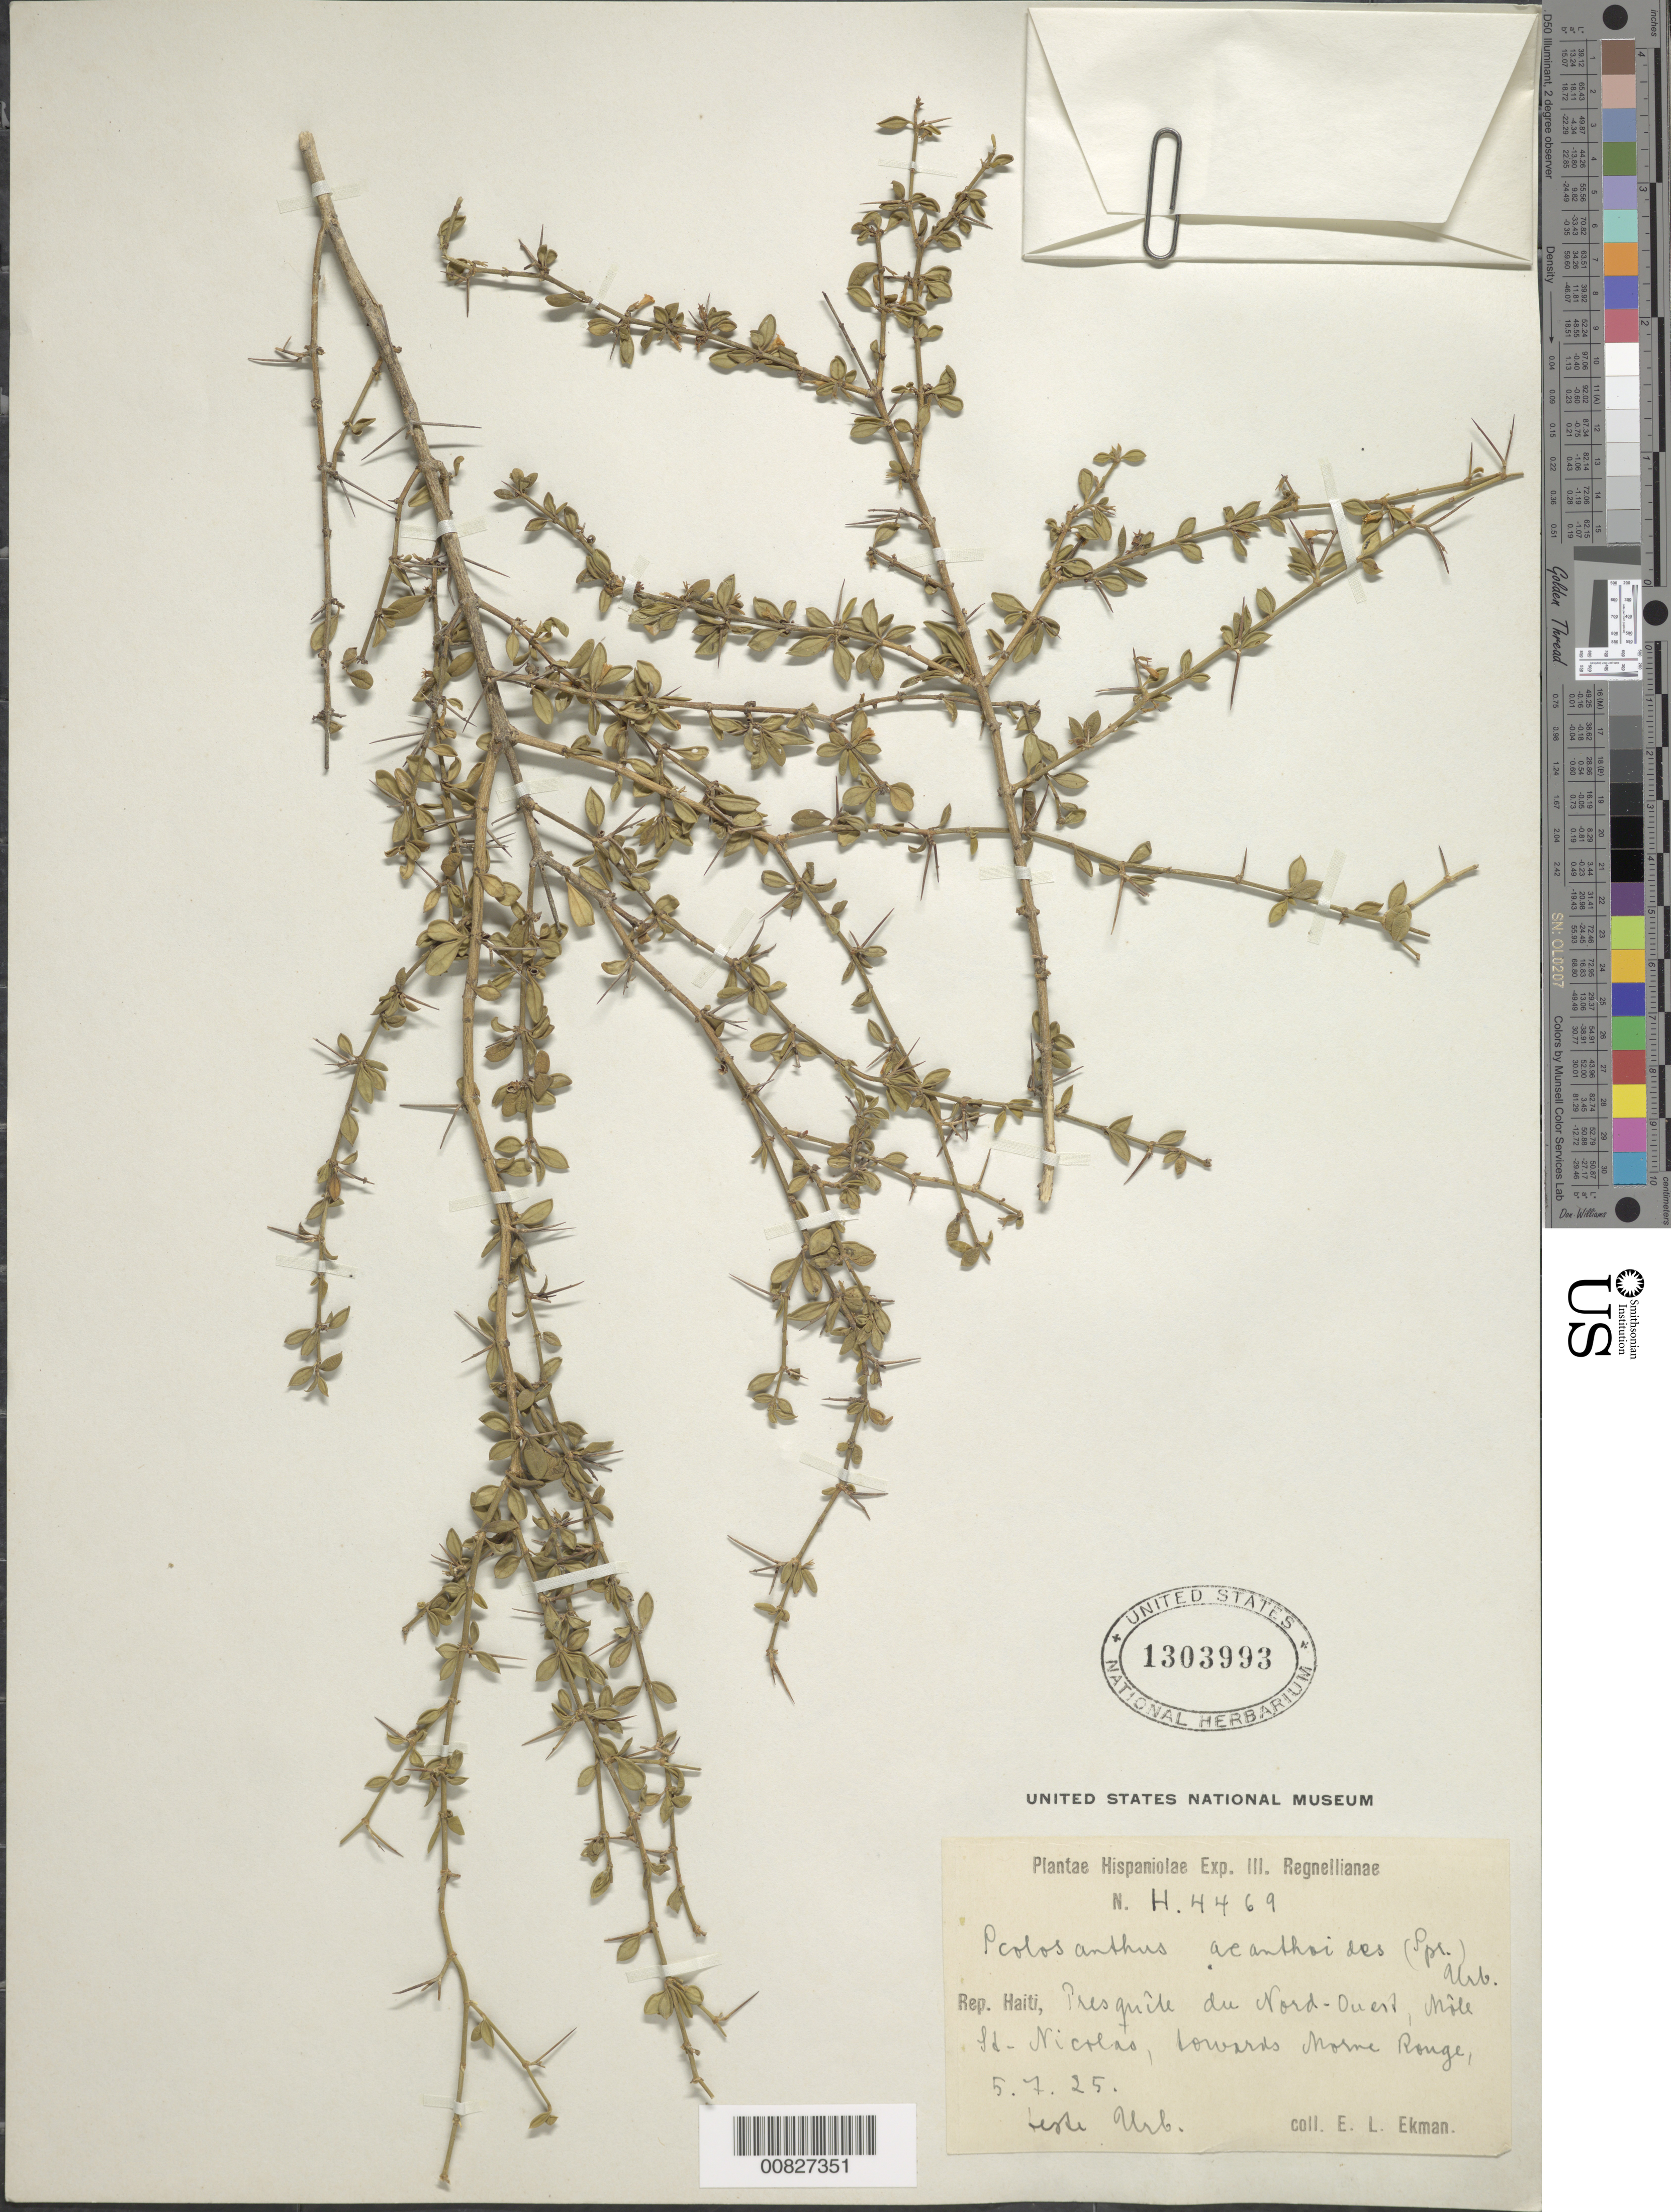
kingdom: Plantae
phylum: Tracheophyta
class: Magnoliopsida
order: Gentianales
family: Rubiaceae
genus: Scolosanthus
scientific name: Scolosanthus acanthodes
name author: (Spreng.) Urb.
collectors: E. L. Ekman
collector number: H 4469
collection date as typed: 05 Jul 1925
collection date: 1925-07-05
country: Haiti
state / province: Nord-Ouest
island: Hispaniola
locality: Mole St. Nicolas, towards Morne Rouge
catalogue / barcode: US 1303993